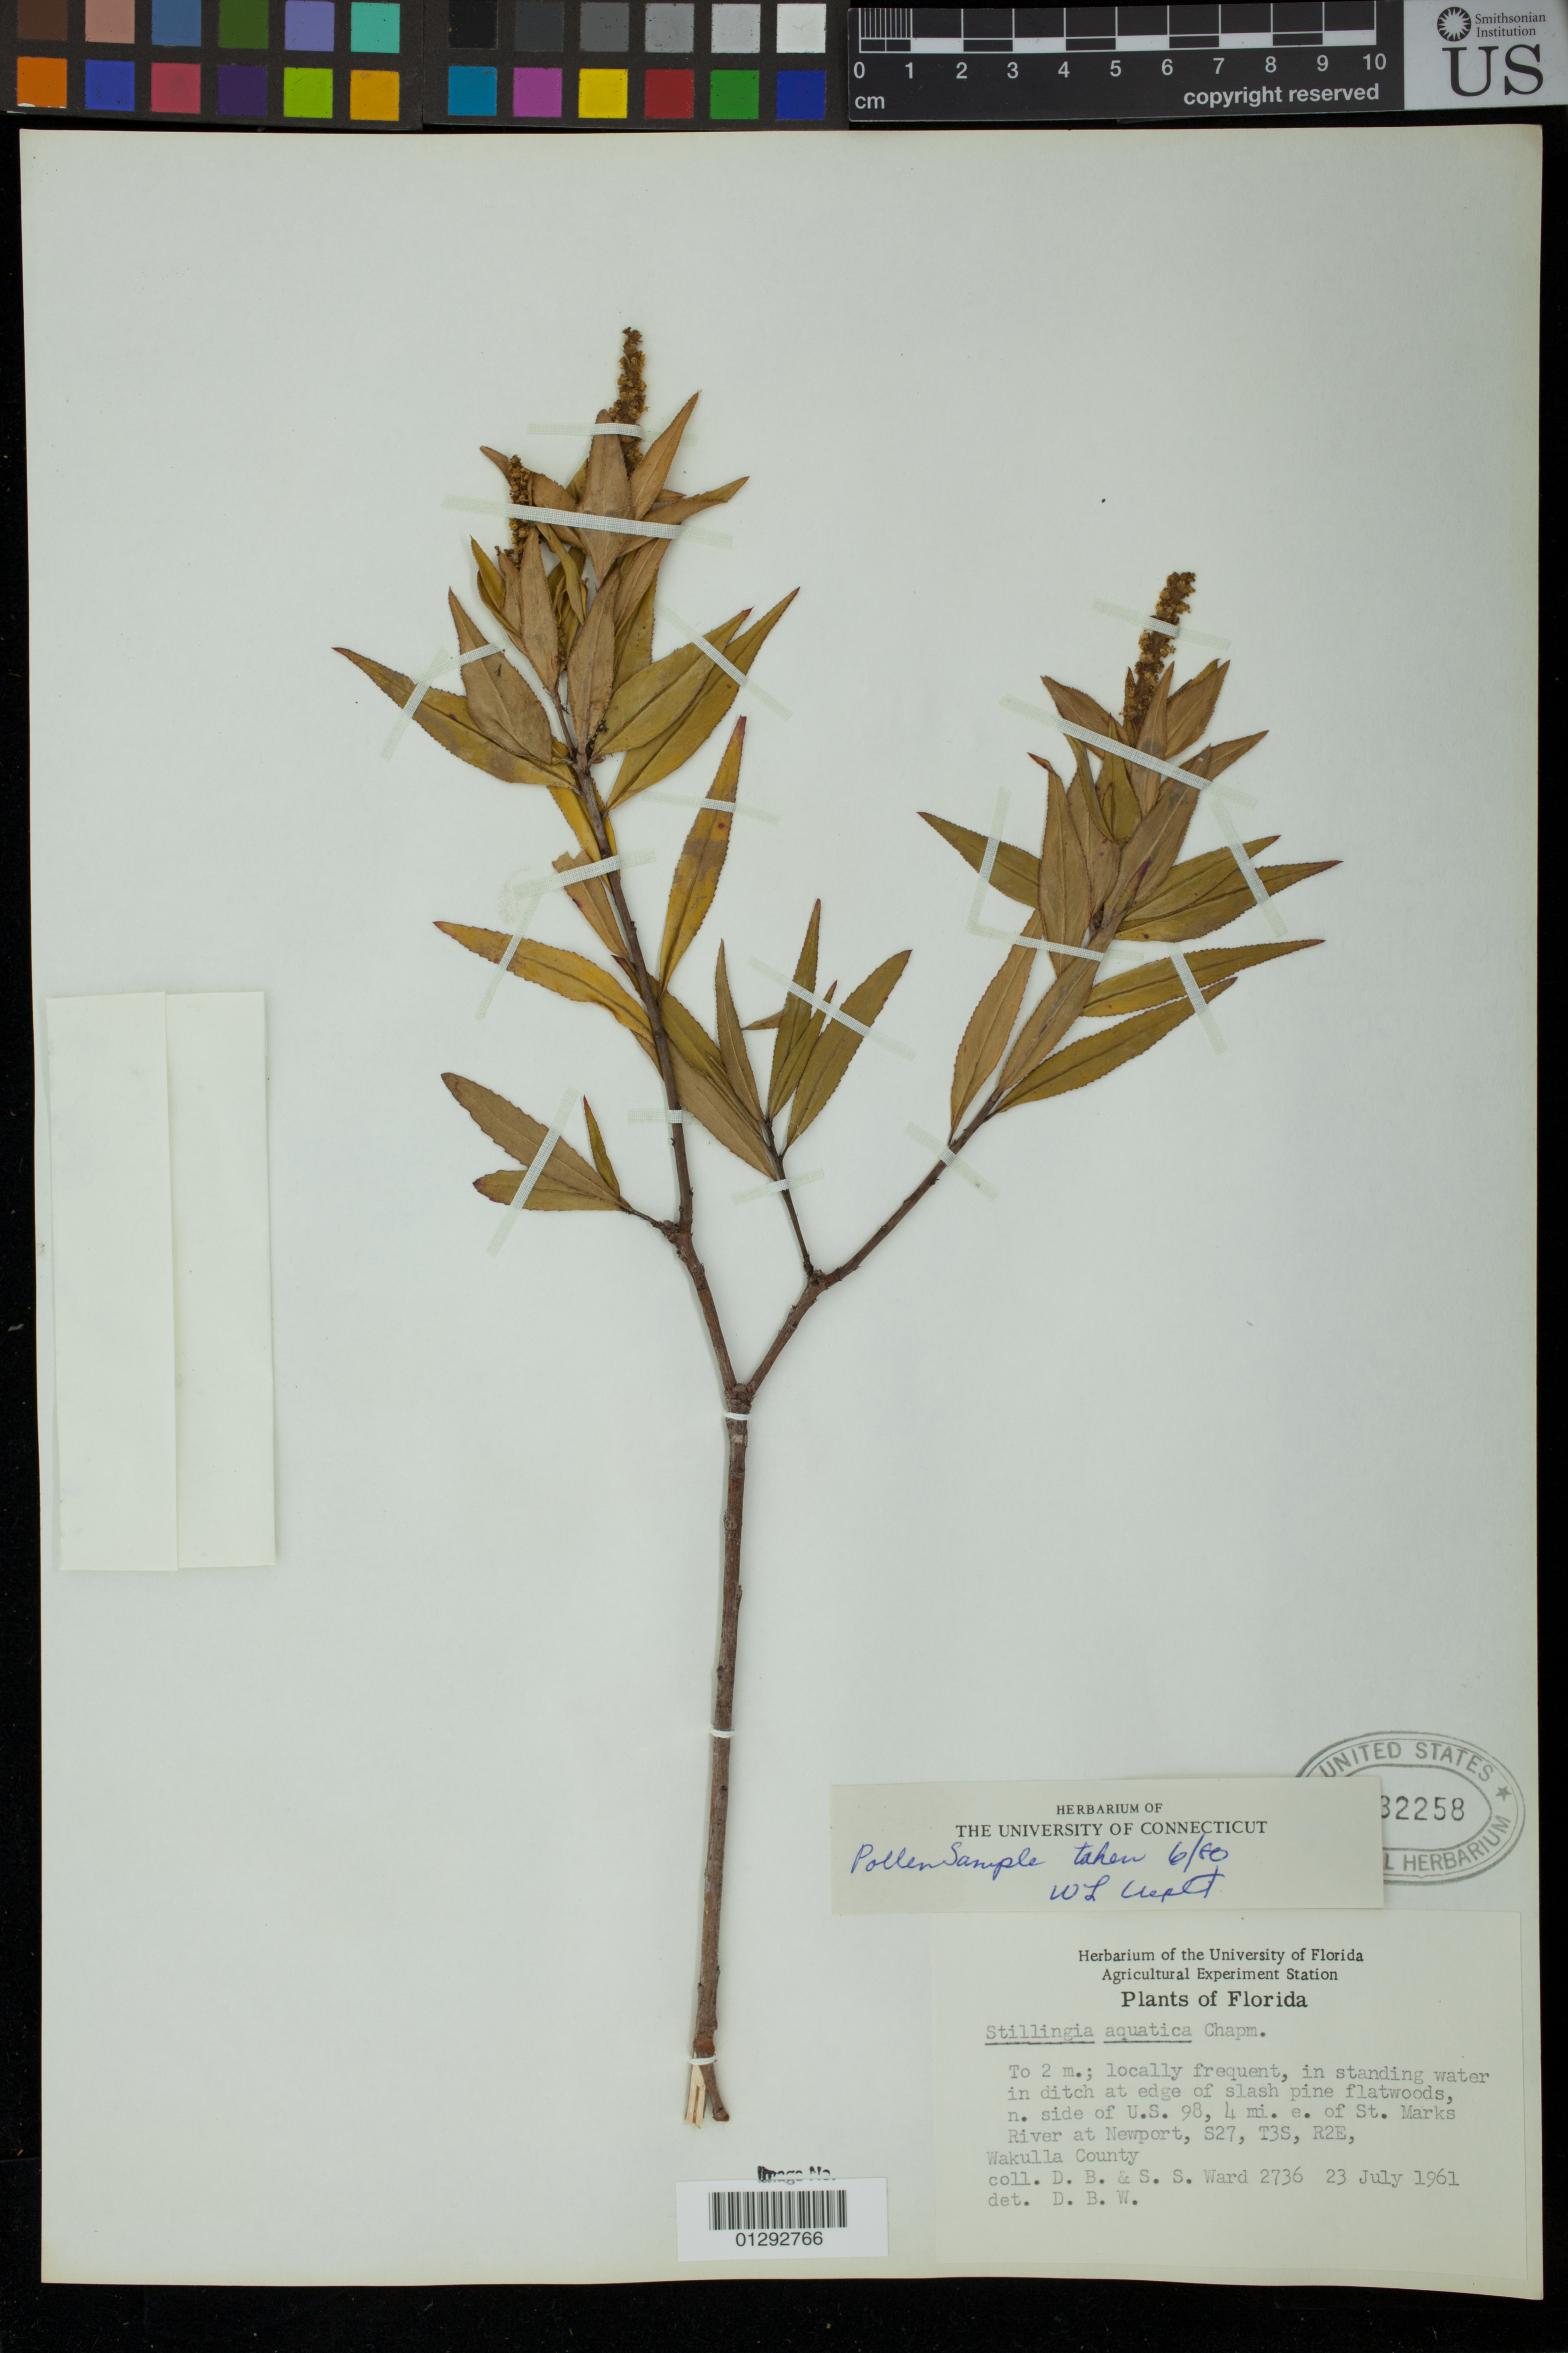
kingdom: Plantae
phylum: Tracheophyta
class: Magnoliopsida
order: Malpighiales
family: Euphorbiaceae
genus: Stillingia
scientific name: Stillingia aquatica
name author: Chapm.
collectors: D. B. Ward & S. S. Ward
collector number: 2736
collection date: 1961-07-23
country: United States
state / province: Florida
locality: Wakulla County: n. side of U.S. 98, 4 mi. e. of St. Marks River at Newport, S27, T3S, R2E